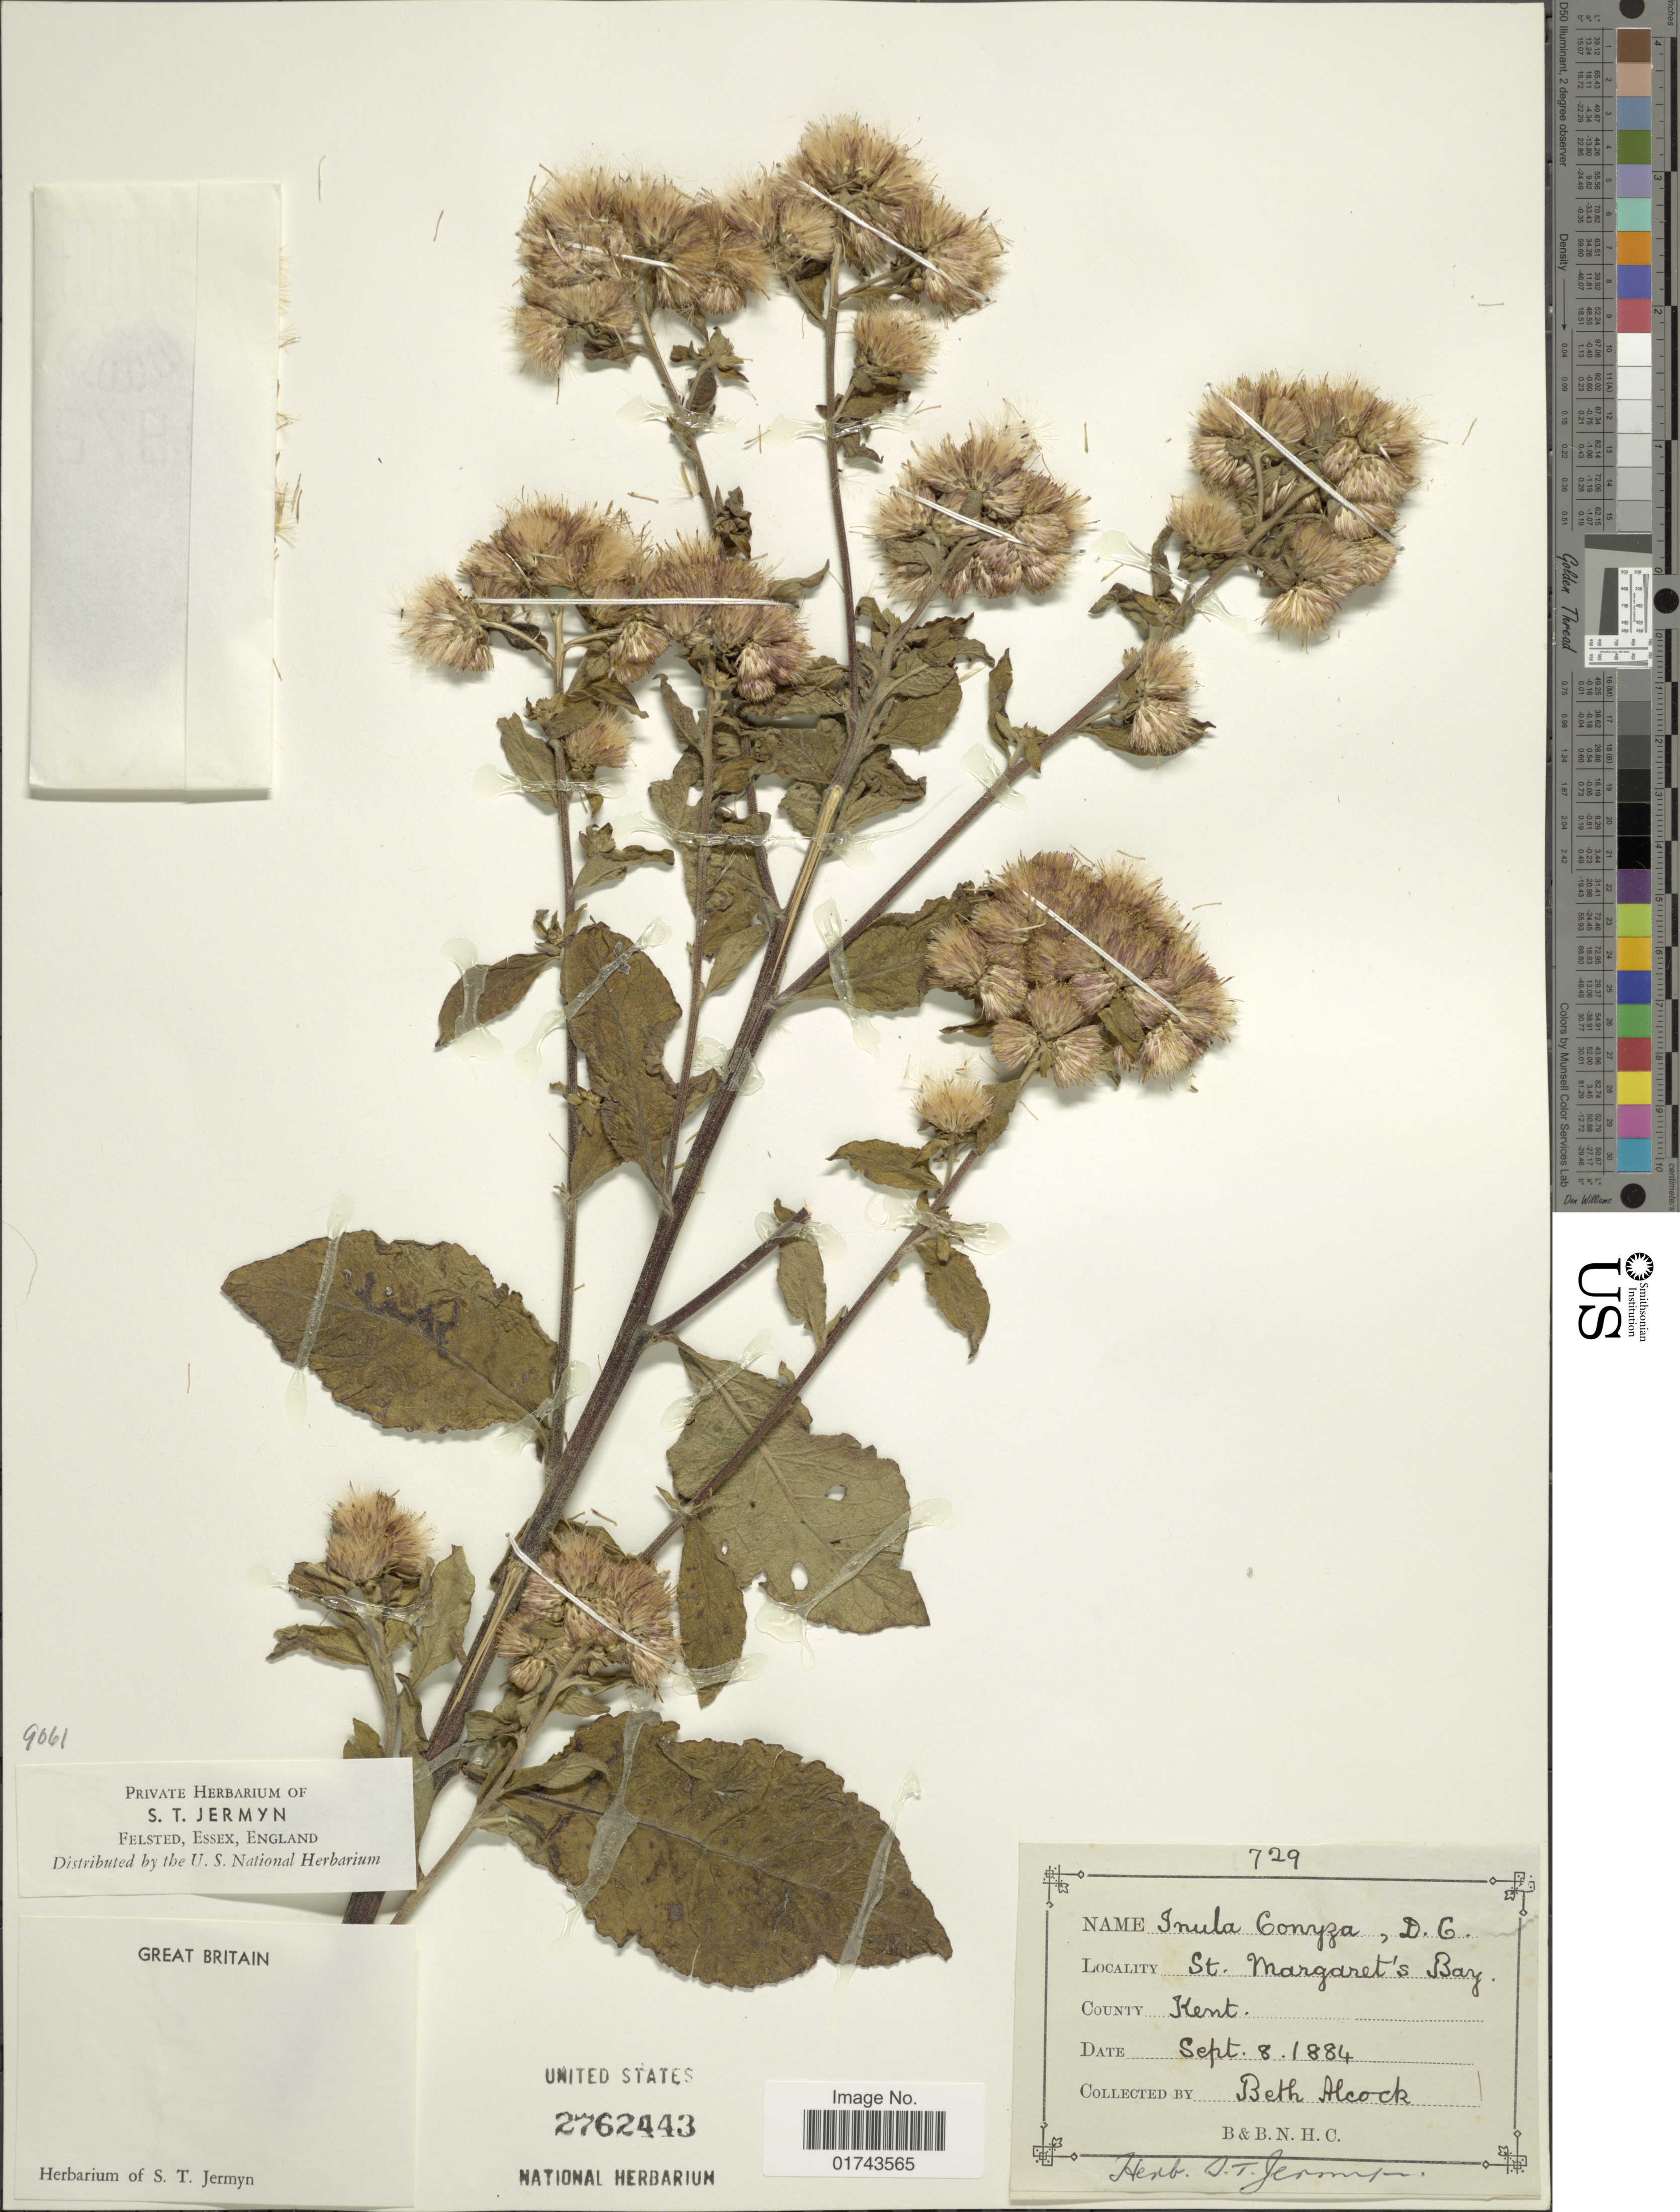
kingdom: Plantae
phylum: Tracheophyta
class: Magnoliopsida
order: Asterales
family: Asteraceae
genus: Inula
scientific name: Inula conyzae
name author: (Griess.) DC.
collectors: C. Alcock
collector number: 729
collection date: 1884-09-08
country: United States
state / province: Kentucky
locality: St. Margaret's Bay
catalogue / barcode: US 2762443